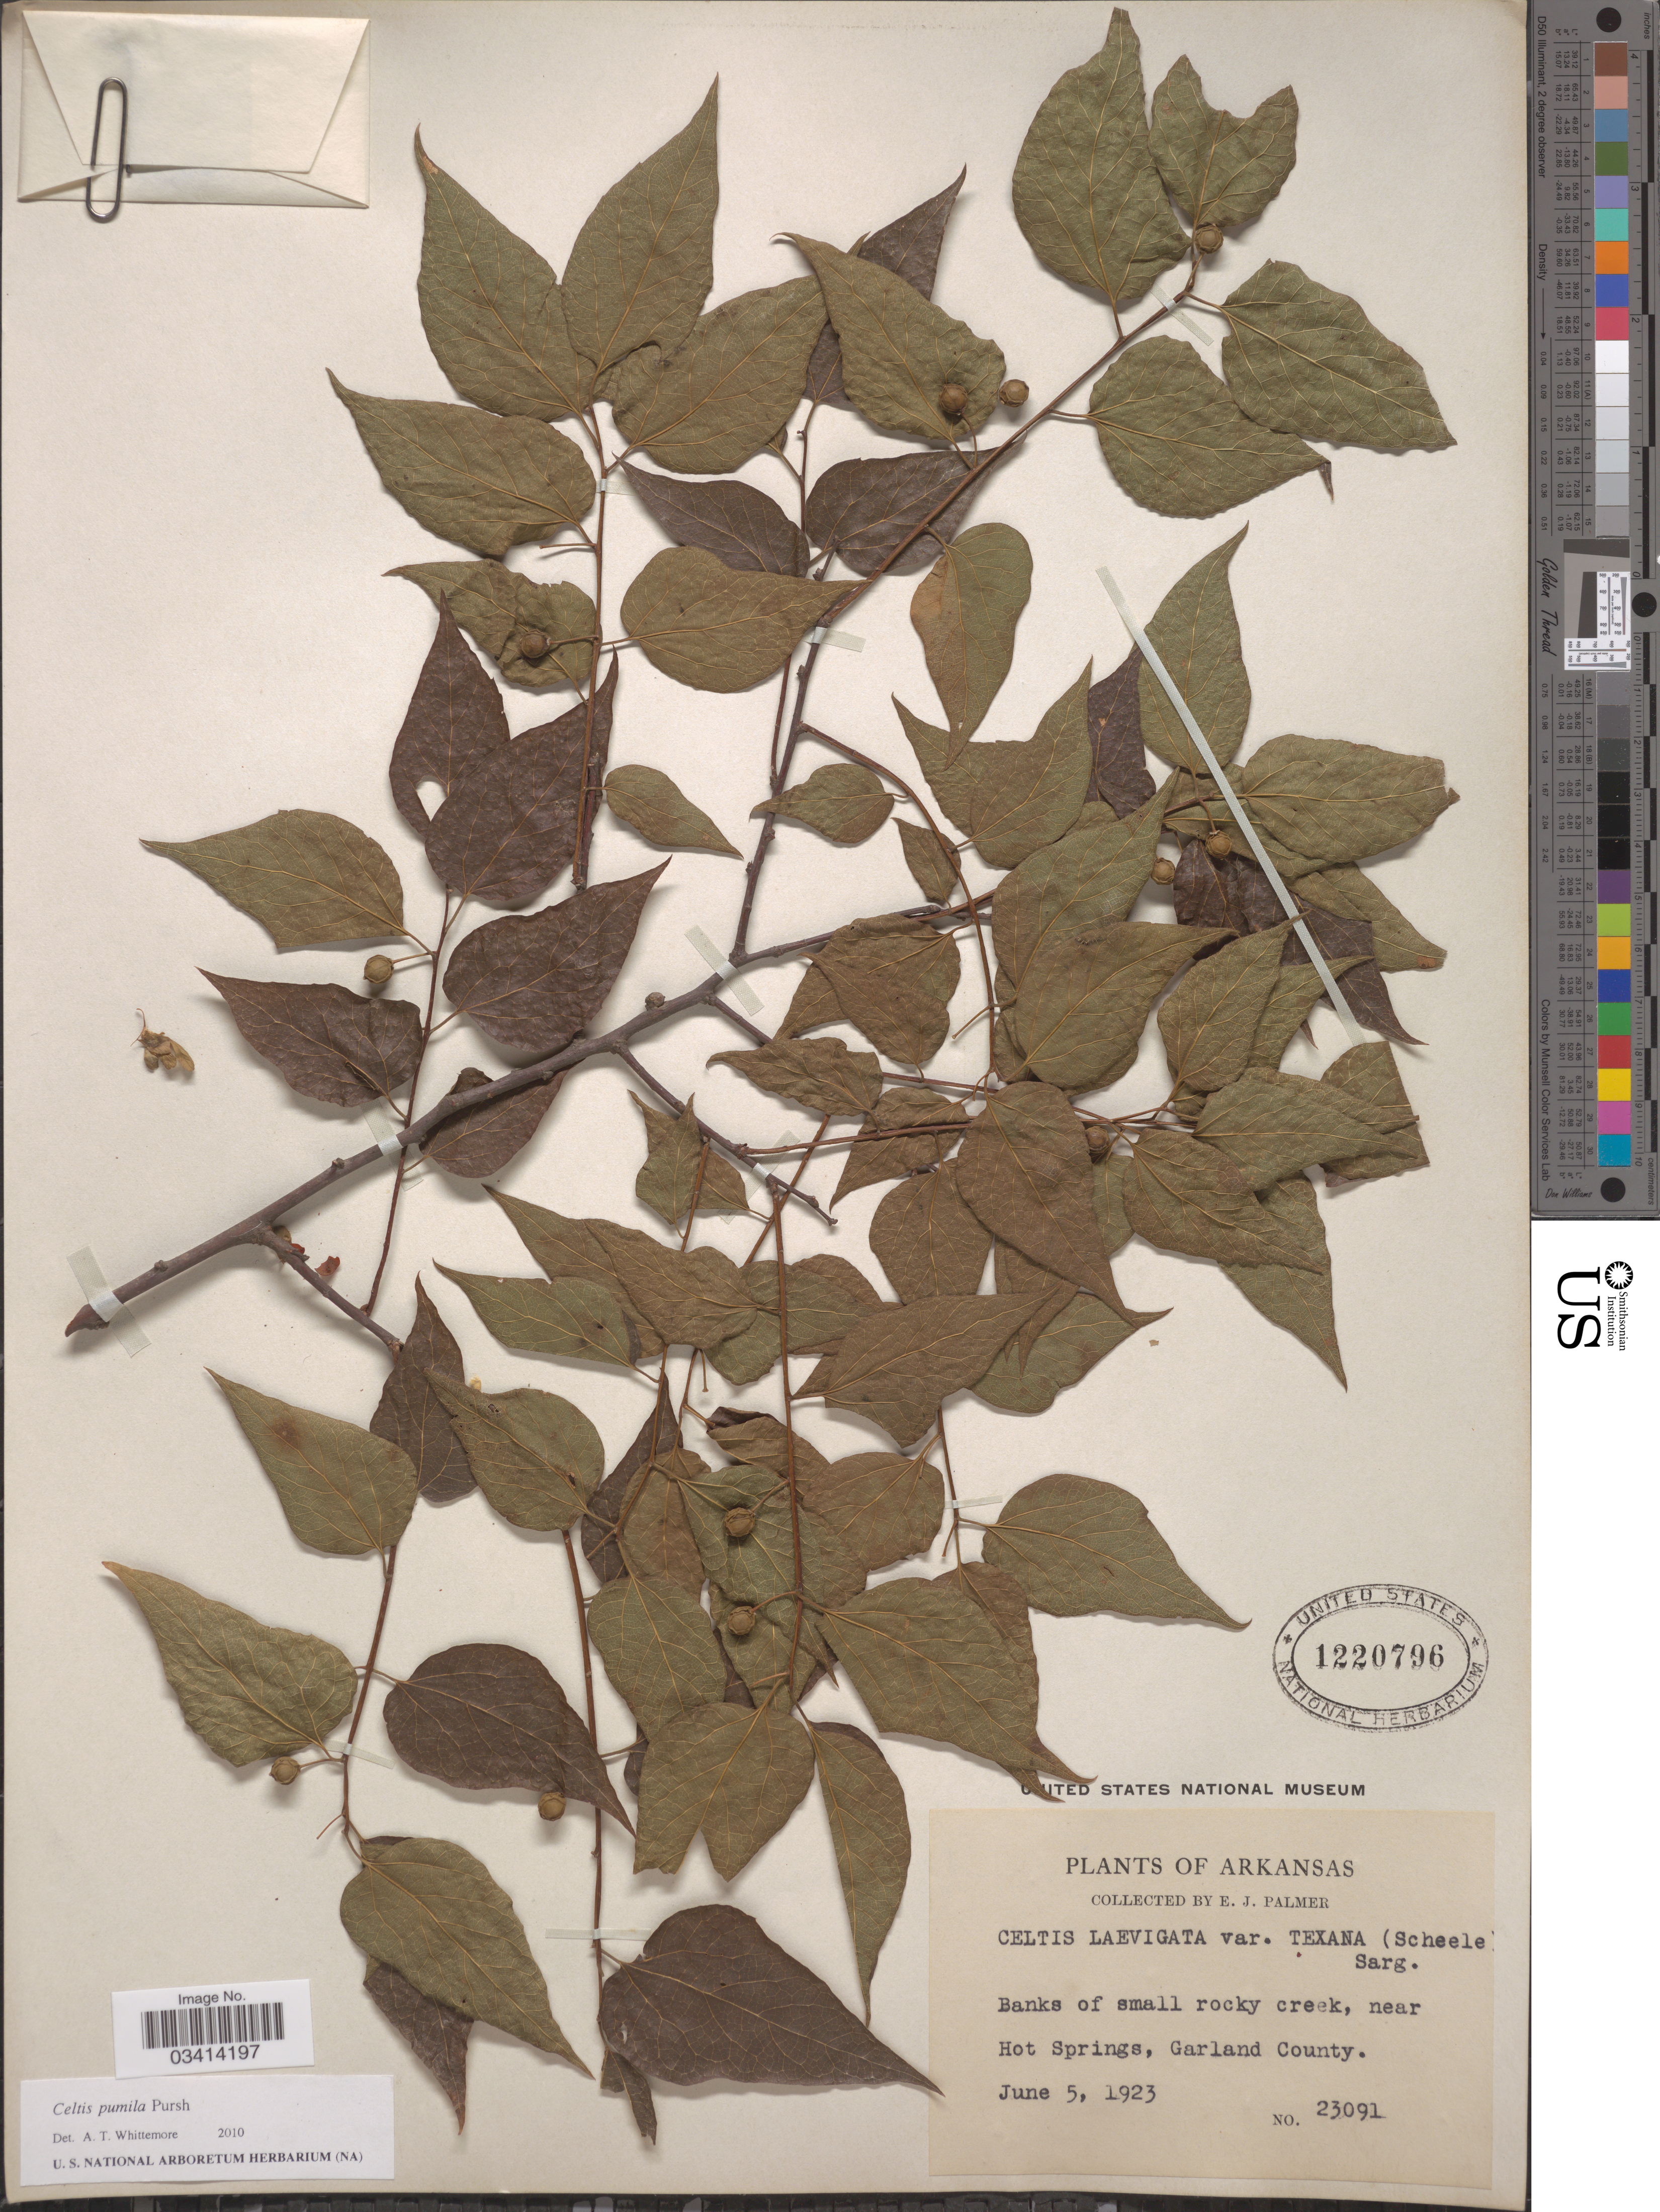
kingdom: Plantae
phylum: Tracheophyta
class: Magnoliopsida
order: Rosales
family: Cannabaceae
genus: Celtis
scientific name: Celtis pumila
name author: Pursh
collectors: E. J. Palmer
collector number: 23091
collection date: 1923-06-05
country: United States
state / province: Arkansas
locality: Banks of small rocky creek, near Hot Springs, Garland County.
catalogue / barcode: US 1220796